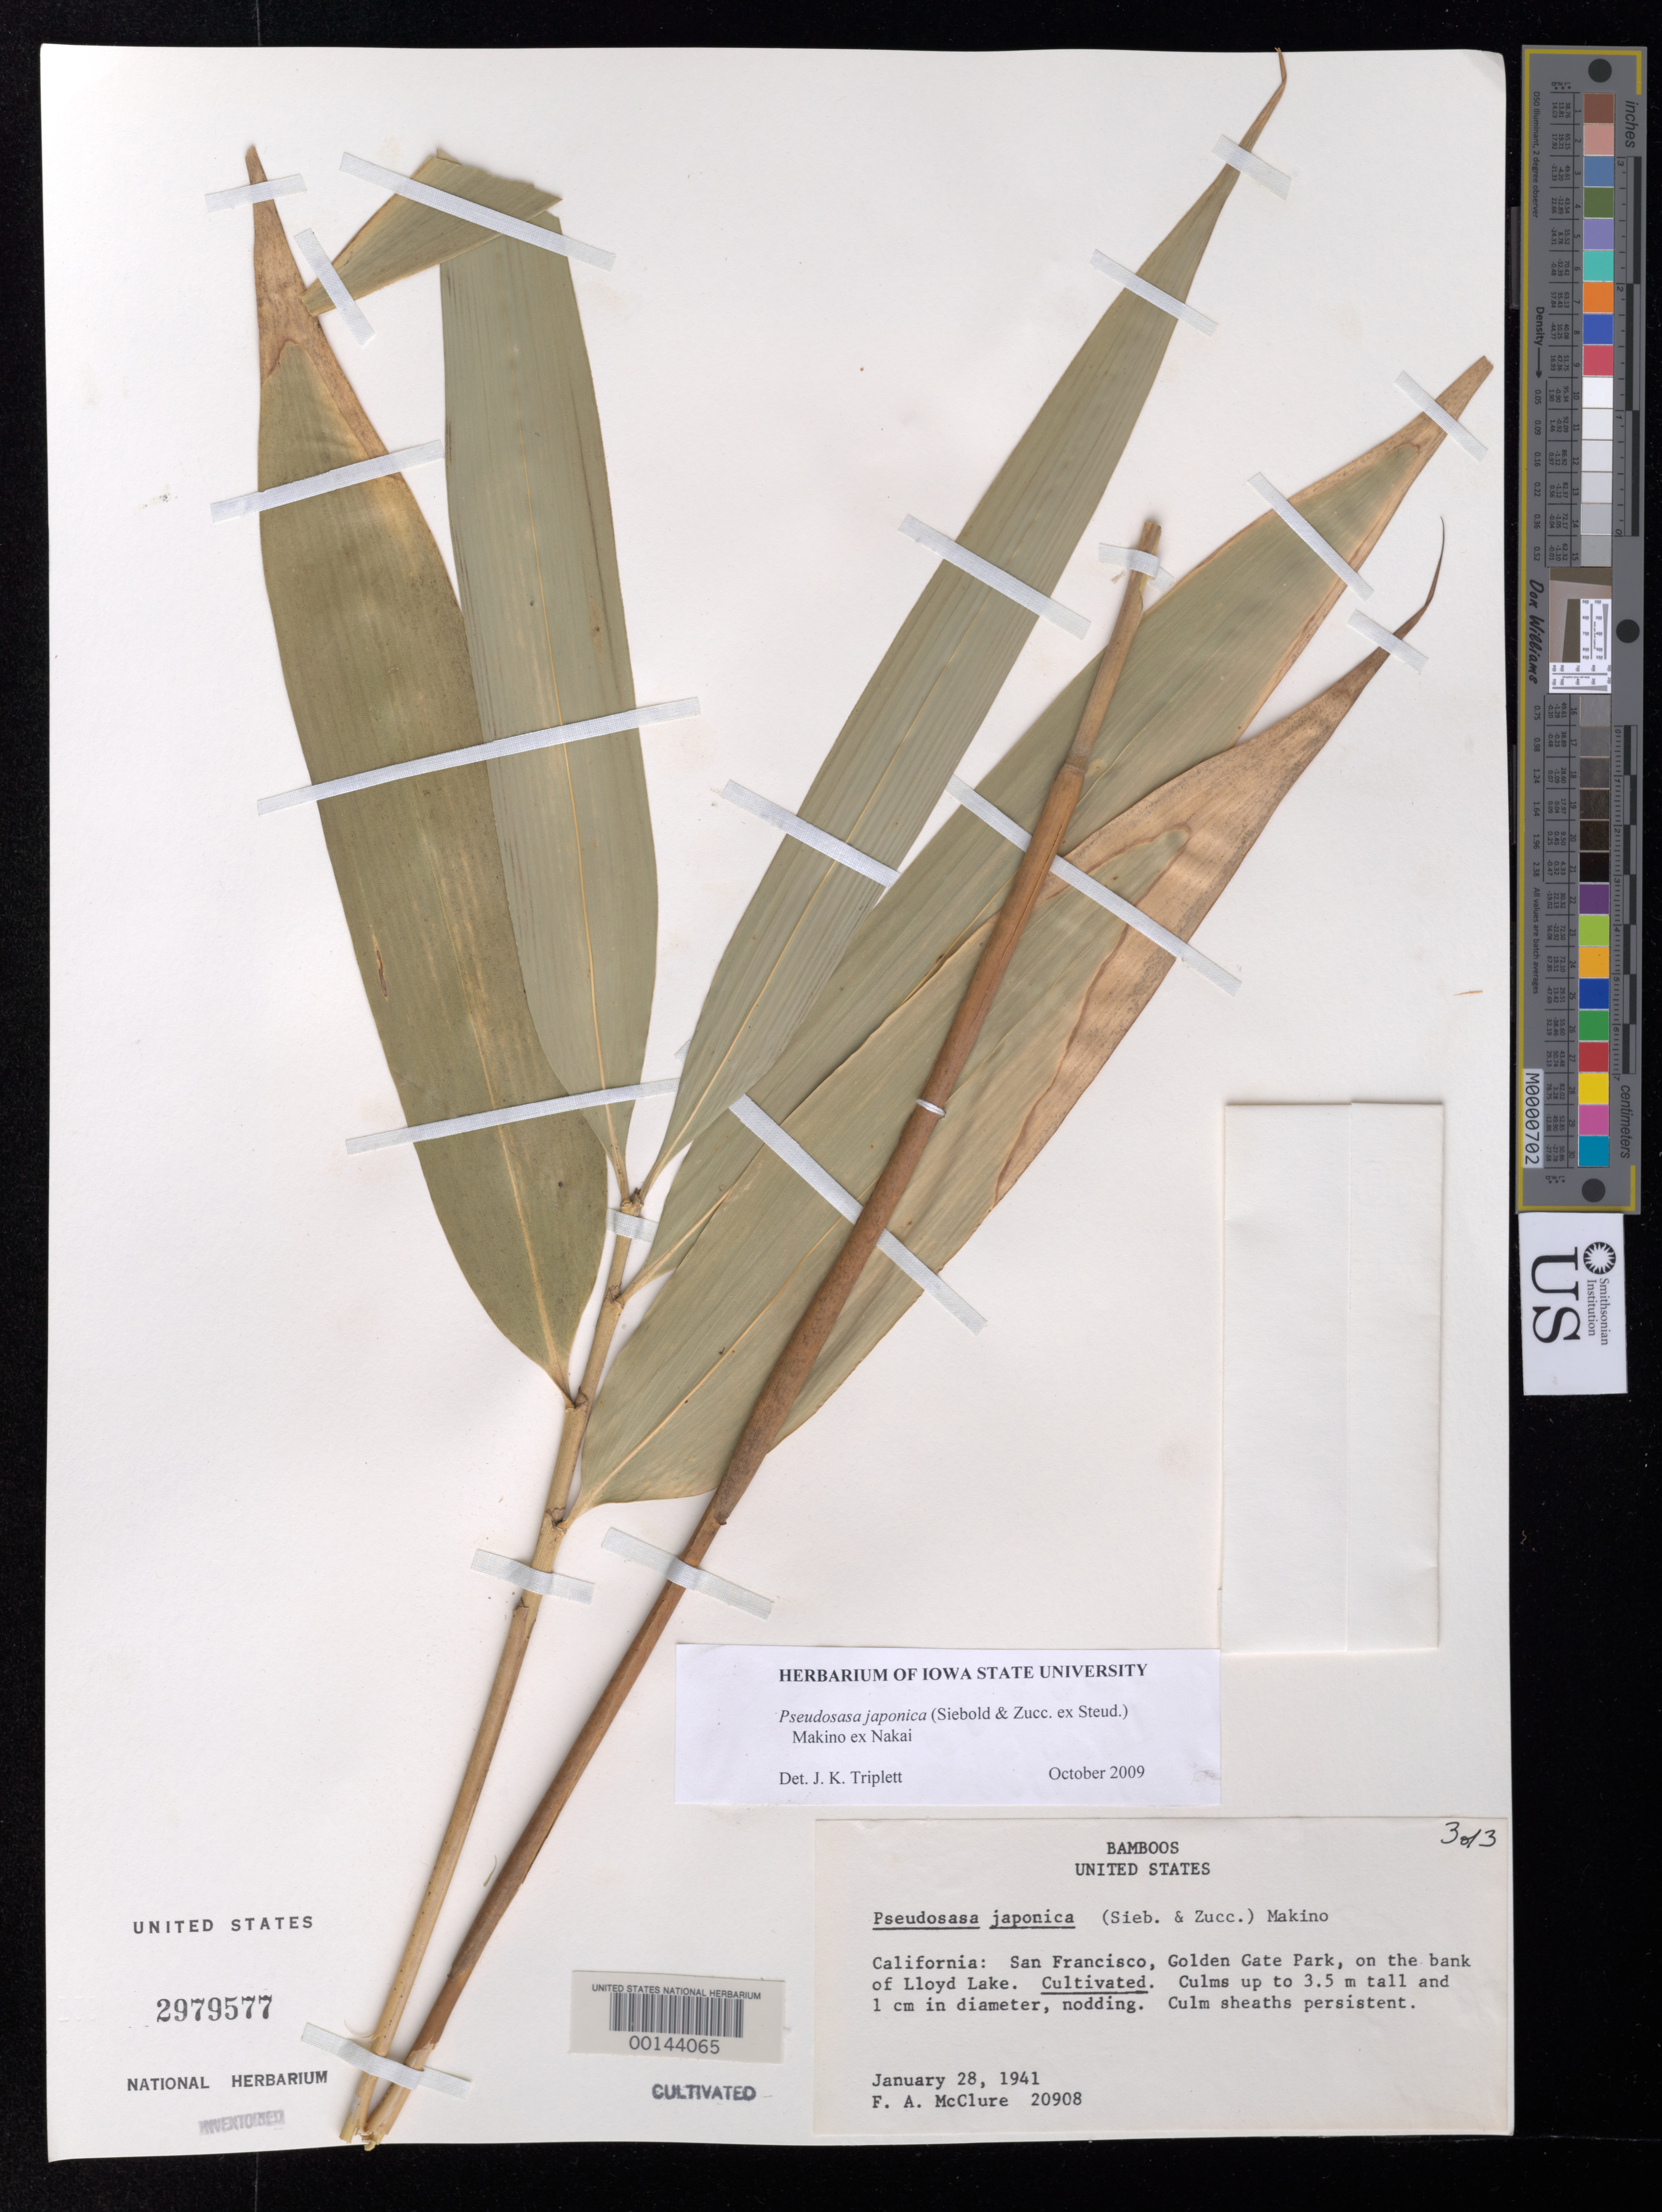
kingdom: Plantae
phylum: Tracheophyta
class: Liliopsida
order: Poales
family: Poaceae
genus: Pseudosasa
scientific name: Pseudosasa japonica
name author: (Siebold & Zucc. ex Steud.) Makino ex Nakai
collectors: F. A. McClure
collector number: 20908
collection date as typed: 28 Jan 1941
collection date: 1941-01-28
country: United States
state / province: California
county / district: San Francisco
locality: San francisco, golden gate park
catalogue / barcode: US 2979577